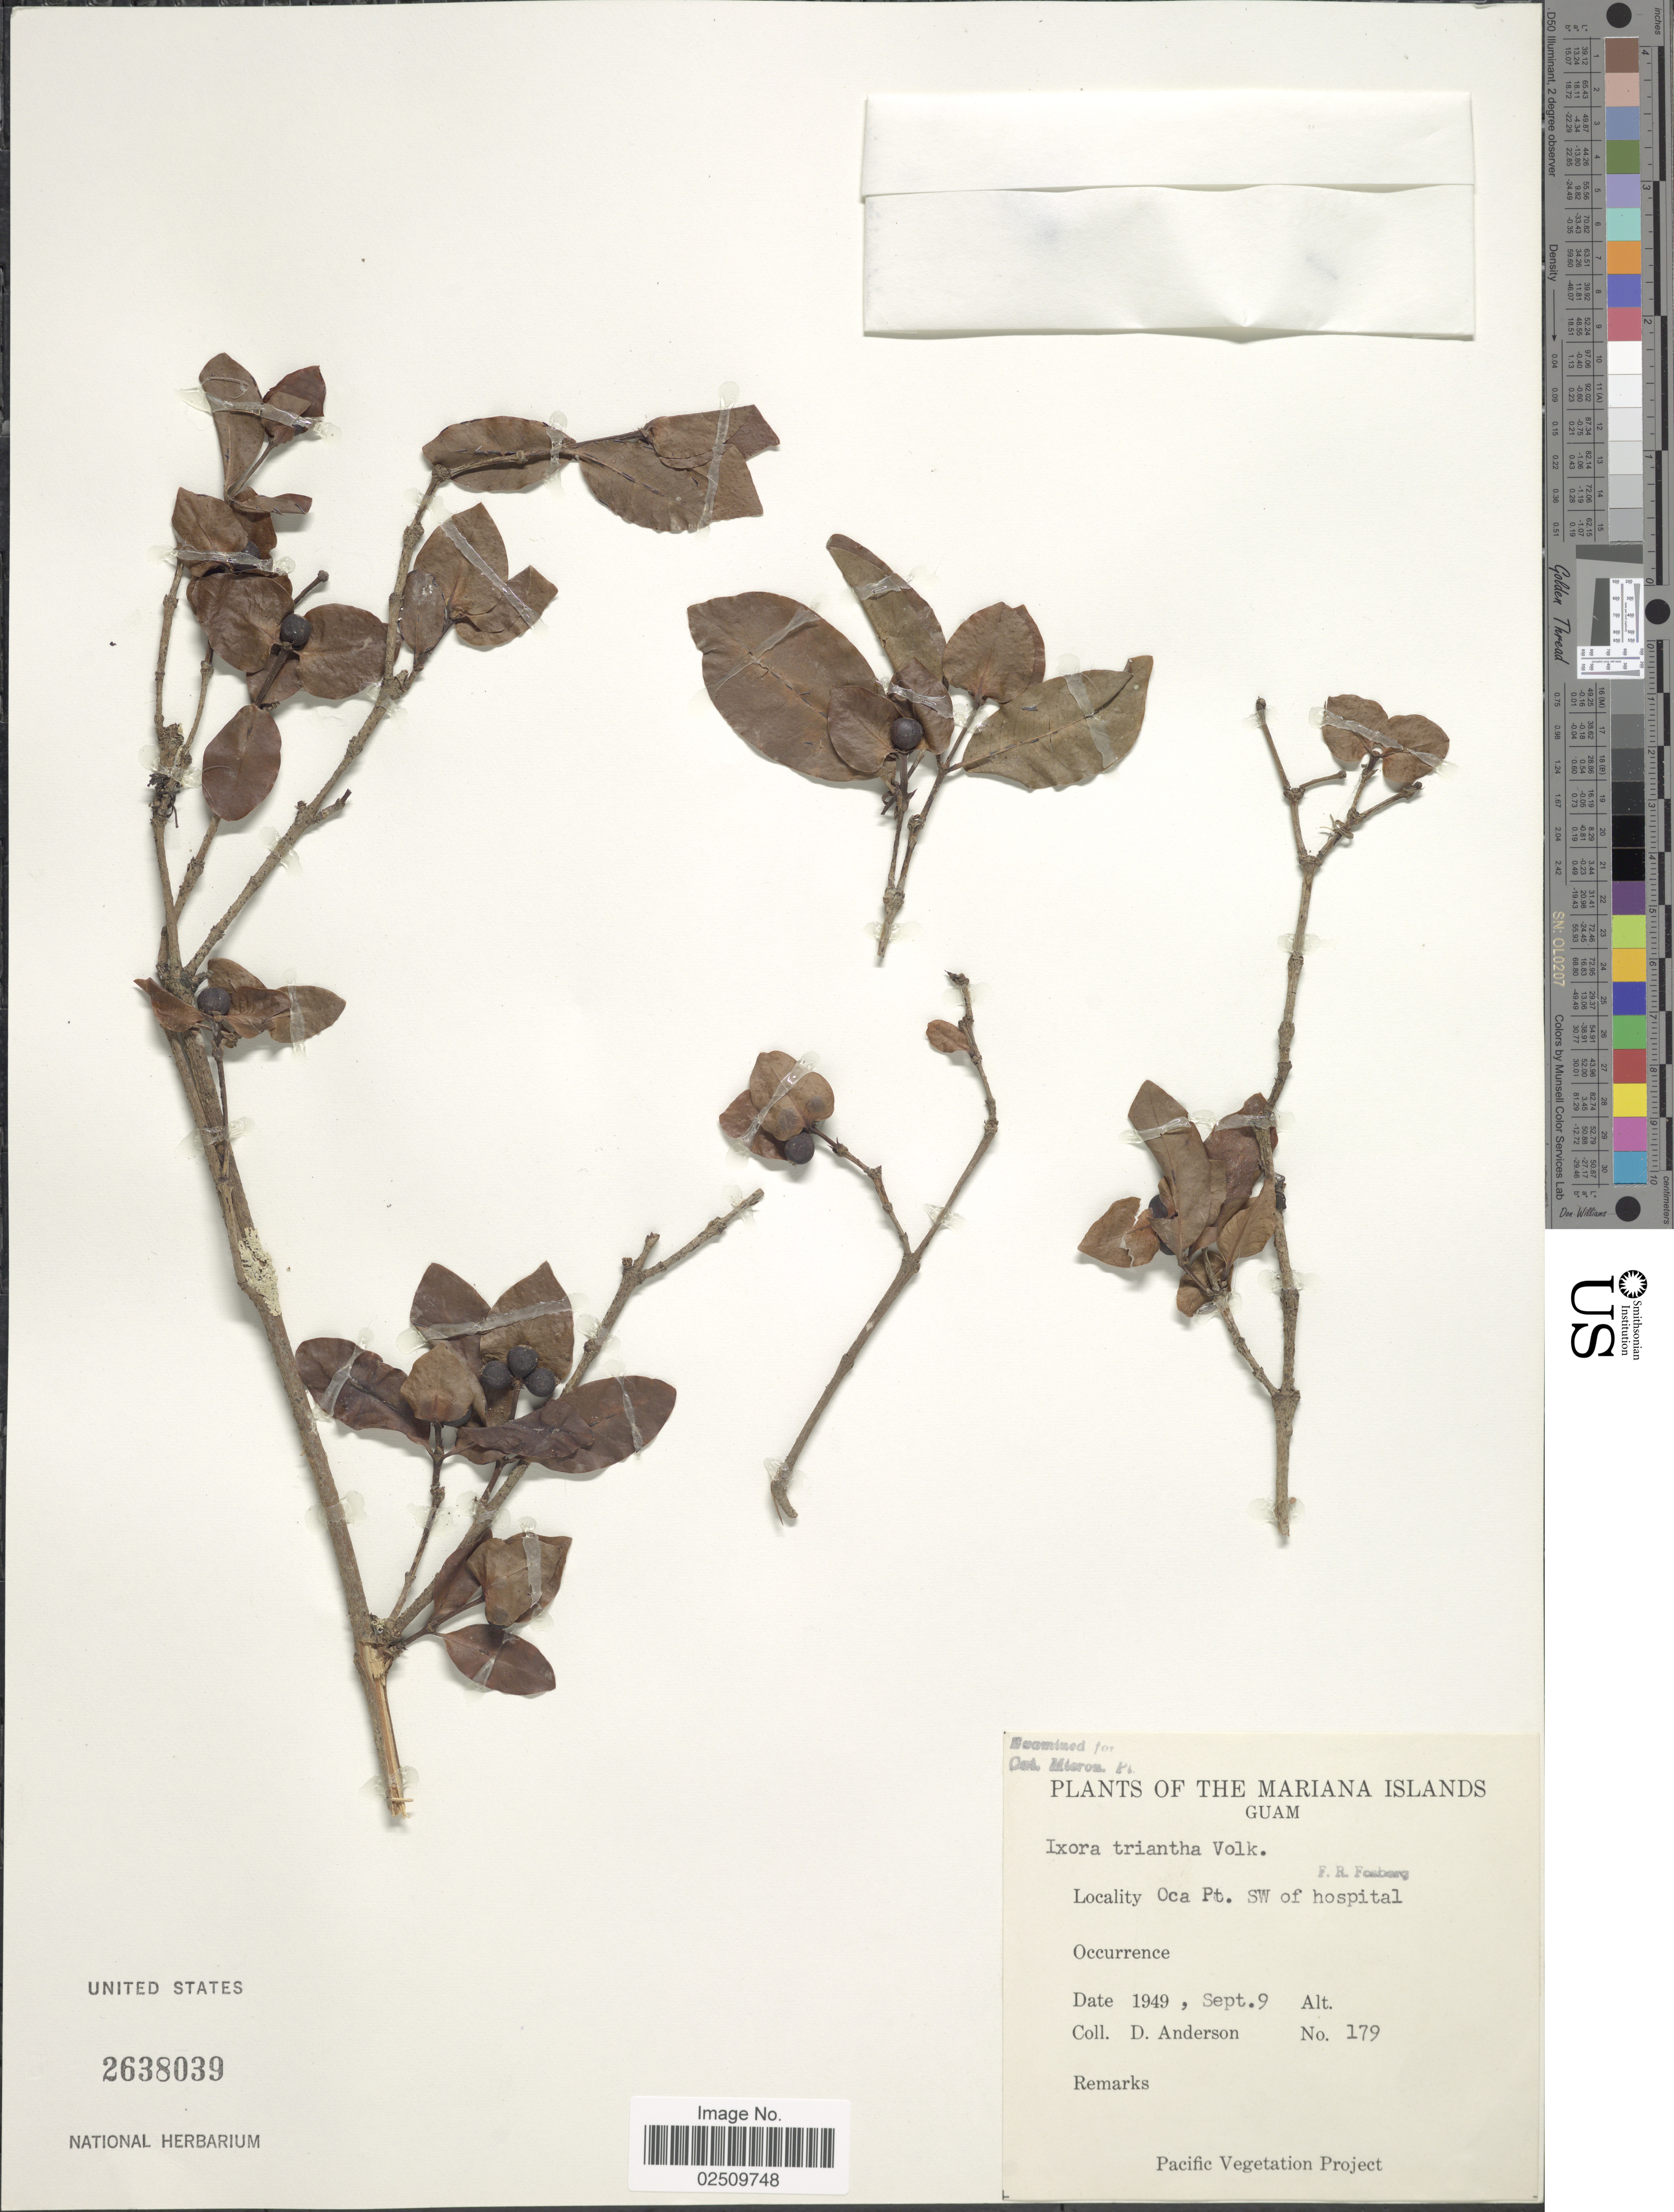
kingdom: Plantae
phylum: Tracheophyta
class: Magnoliopsida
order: Gentianales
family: Rubiaceae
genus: Ixora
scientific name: Ixora triantha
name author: Volkens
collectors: D. Anderson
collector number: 179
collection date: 1949-09-09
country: Guam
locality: The Mariana Islands, Oca Pt. SW of hospital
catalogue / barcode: US 2638039